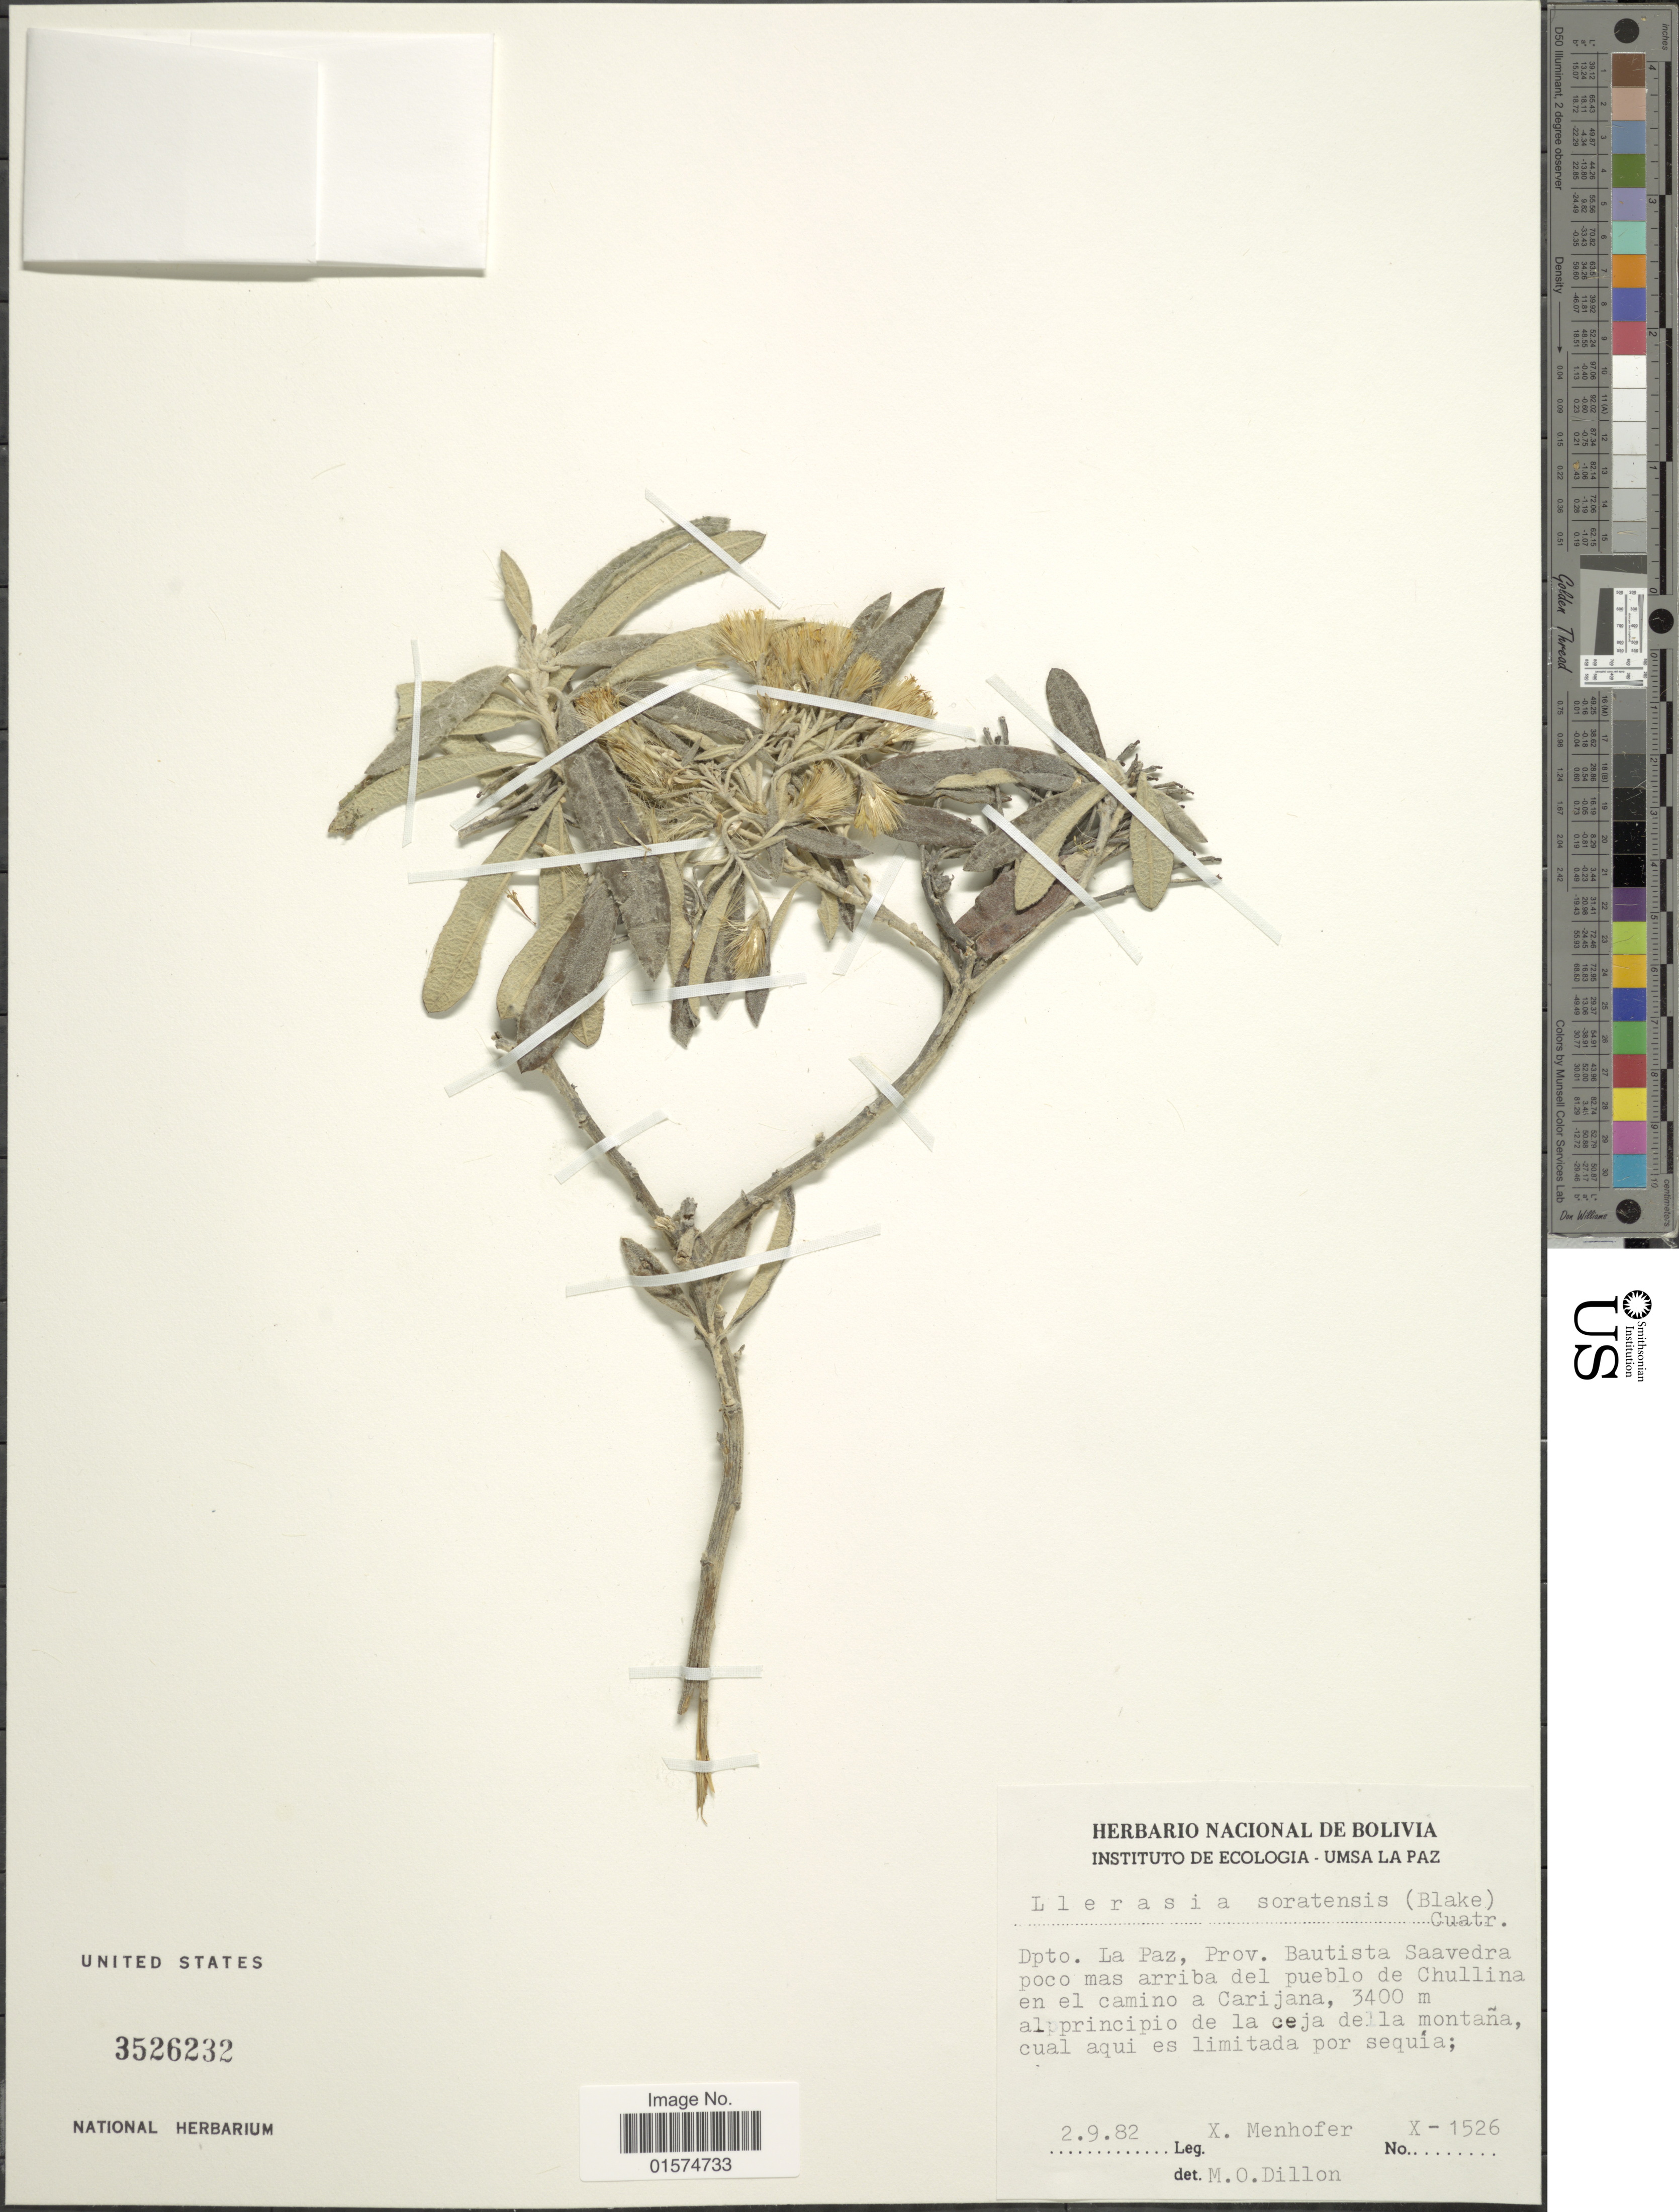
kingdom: Plantae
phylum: Tracheophyta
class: Magnoliopsida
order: Asterales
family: Asteraceae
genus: Llerasia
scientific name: Llerasia soratensis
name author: (S.F. Blake) Cuatrec.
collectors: X. Menhofer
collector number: X-1526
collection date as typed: Transcribed d/m/y: 2/9/82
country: Bolivia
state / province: La Paz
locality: Prov. Bautista Saavedra poco mas arriba del pueblo de Chullina en el camino a Carijana, al principio de la ceja de la montaña, cual aqui es limitada por sequía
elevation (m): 3400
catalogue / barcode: US 3526232